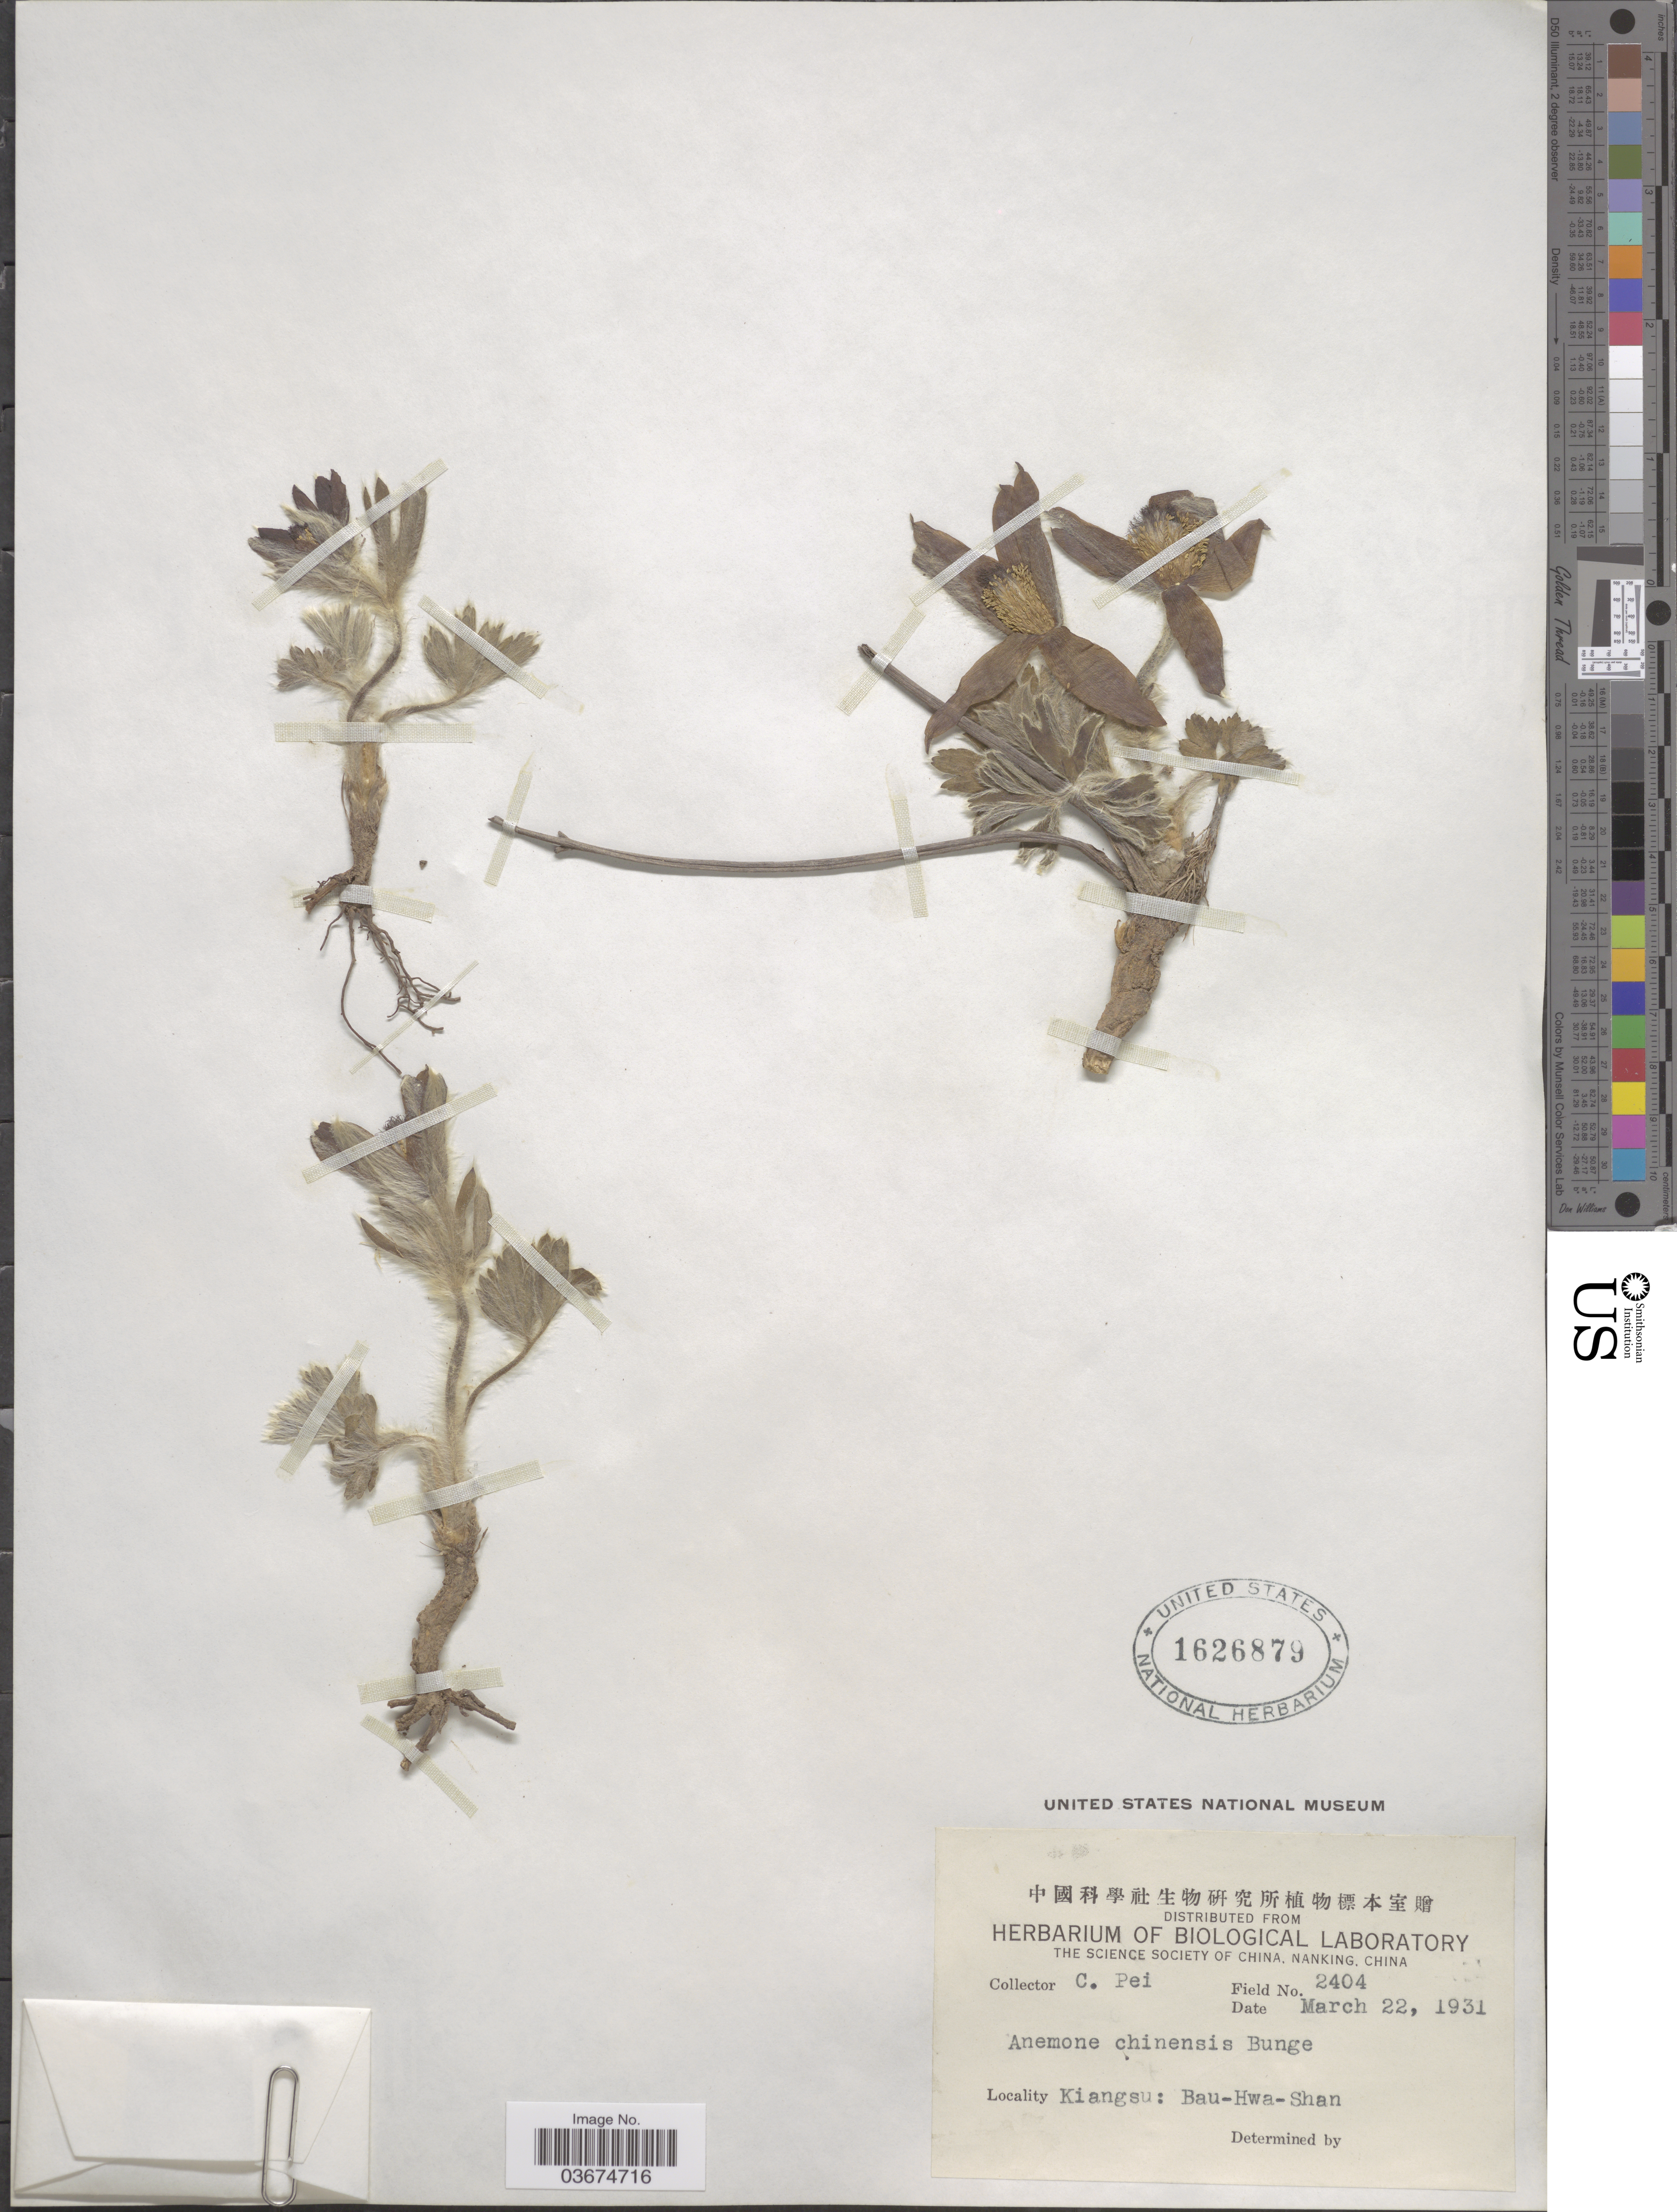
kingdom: Plantae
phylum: Tracheophyta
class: Magnoliopsida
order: Ranunculales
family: Ranunculaceae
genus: Pulsatilla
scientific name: Pulsatilla chinensis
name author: (Bunge) Regel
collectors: C. P'ei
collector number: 2404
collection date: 1931-03-22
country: China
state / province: Jiangsu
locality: Kiangsu: Bau-Hwa-Shan.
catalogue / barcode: US 1626879